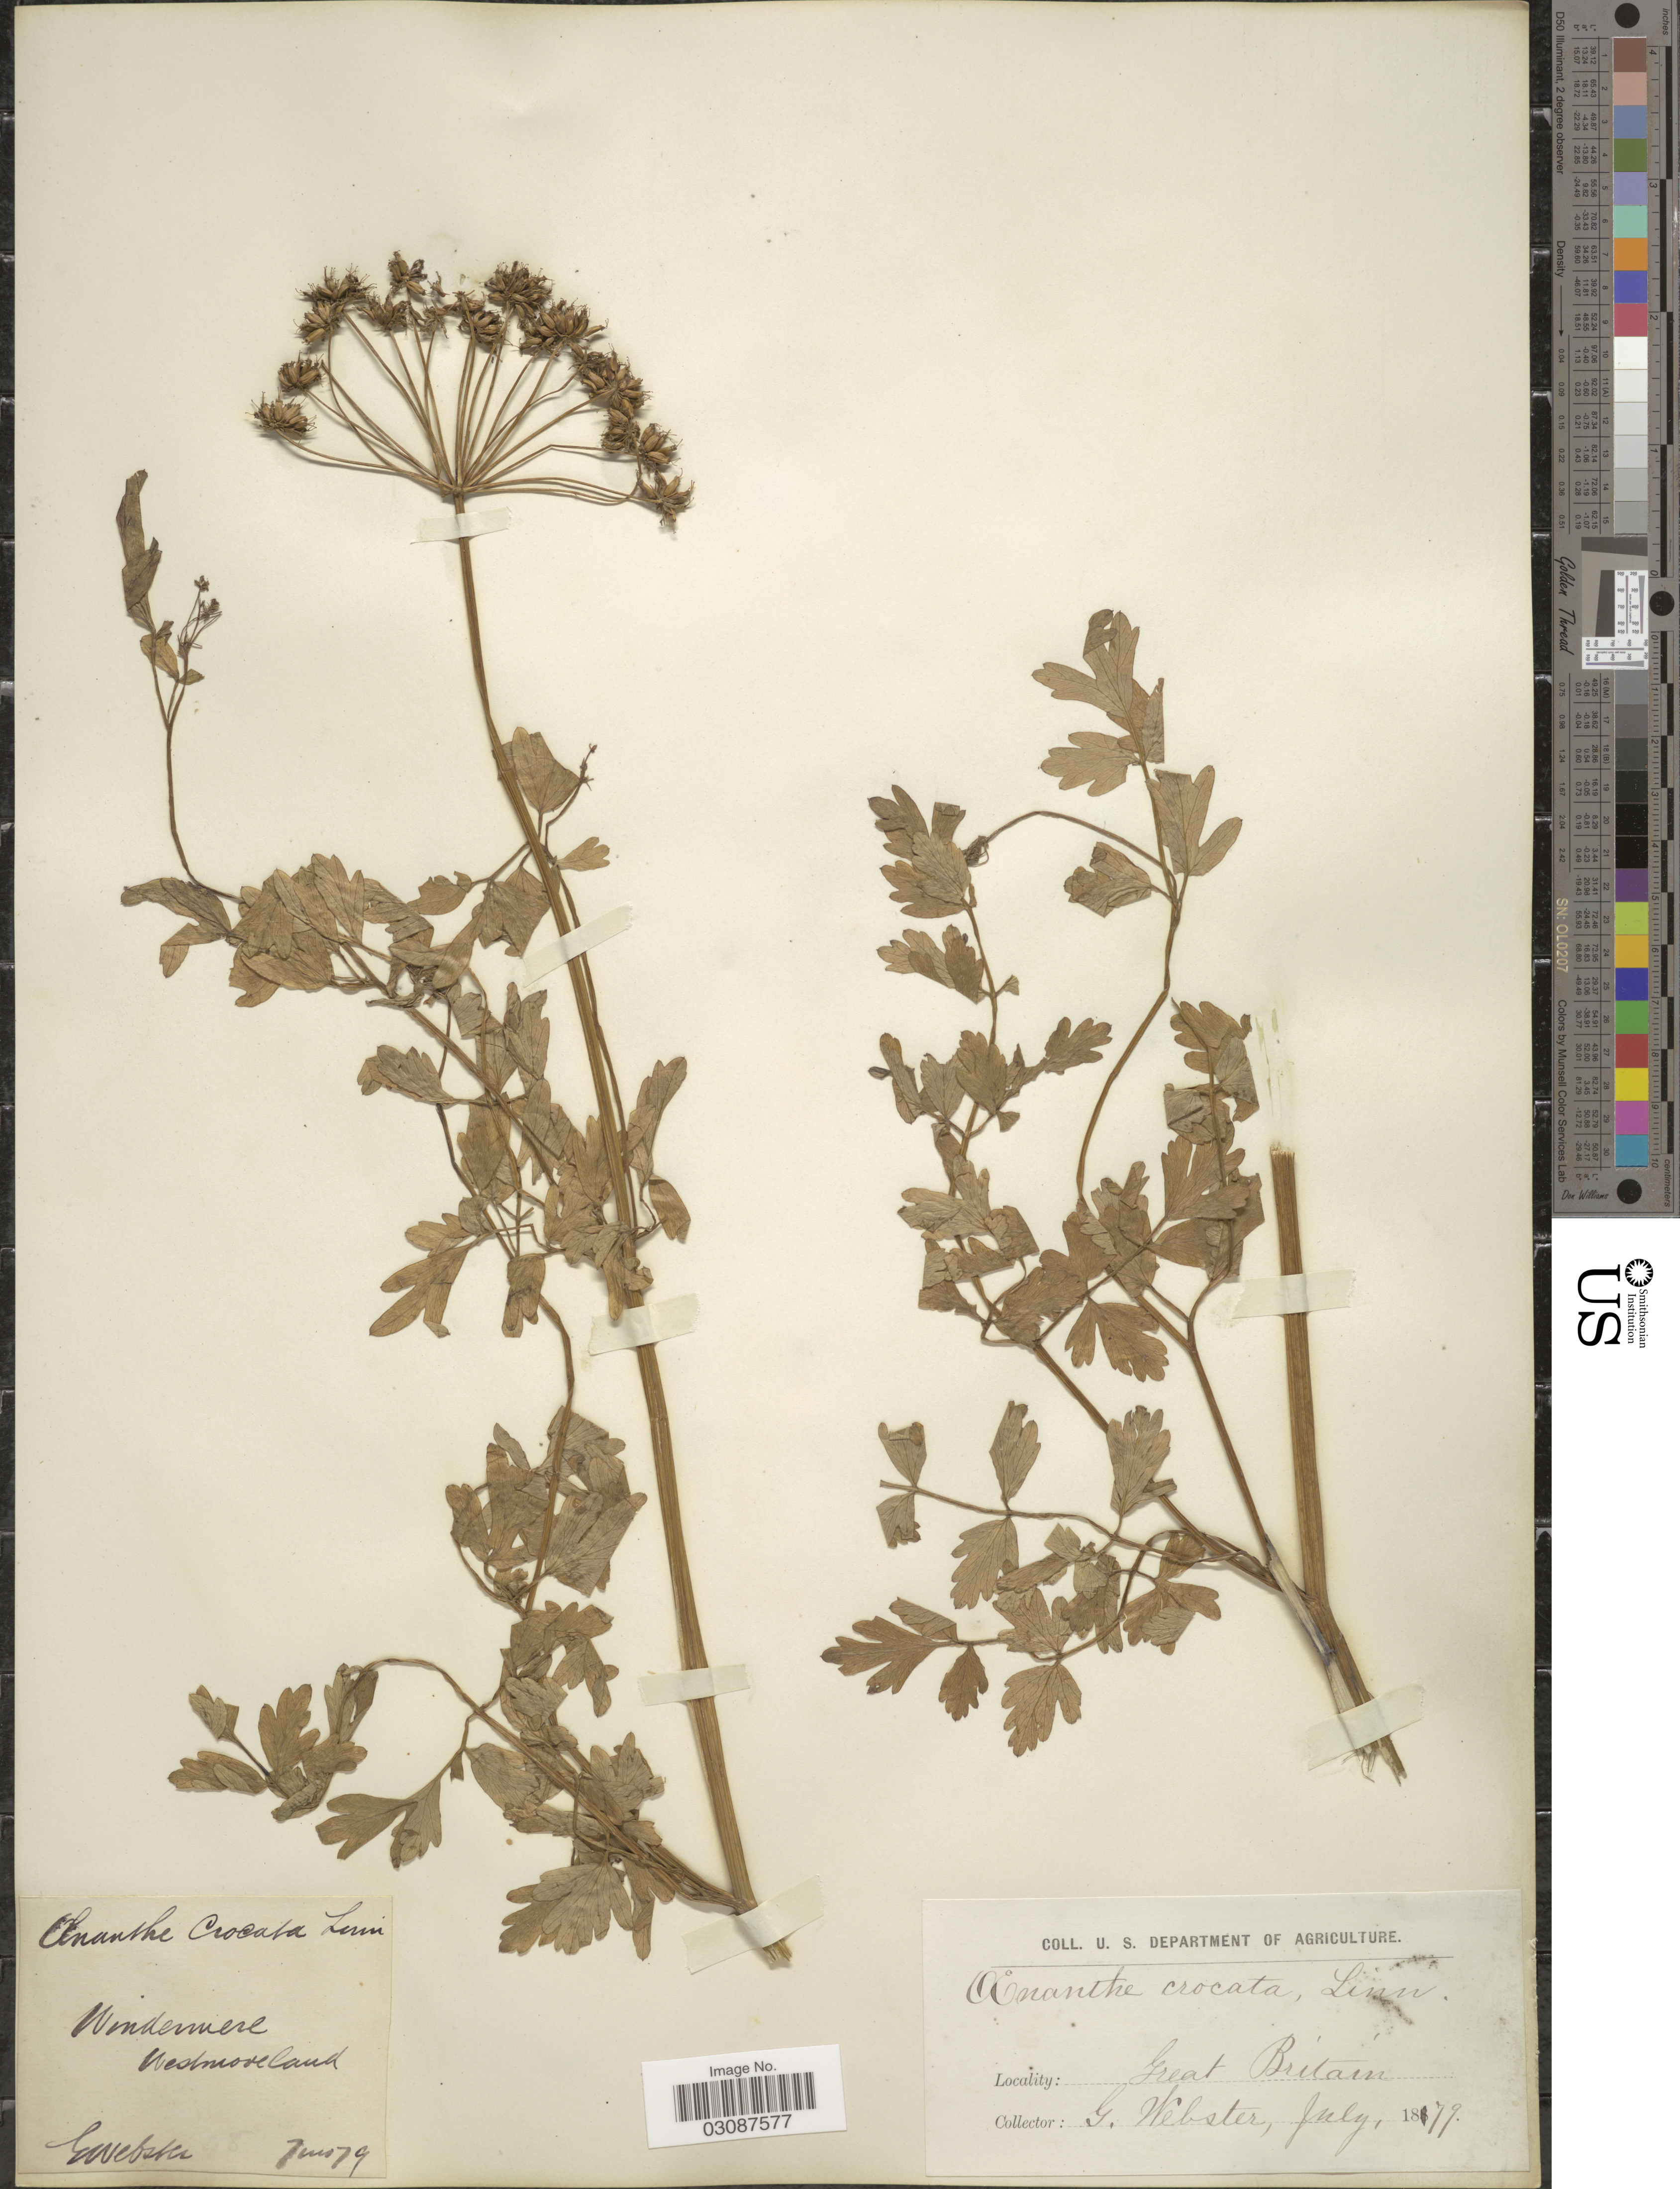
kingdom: Plantae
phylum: Tracheophyta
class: Magnoliopsida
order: Apiales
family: Apiaceae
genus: Oenanthe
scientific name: Oenanthe crocata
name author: L.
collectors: G. Webster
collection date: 1879-07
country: United Kingdom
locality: Windermere. Westmoreland. Great Britain.